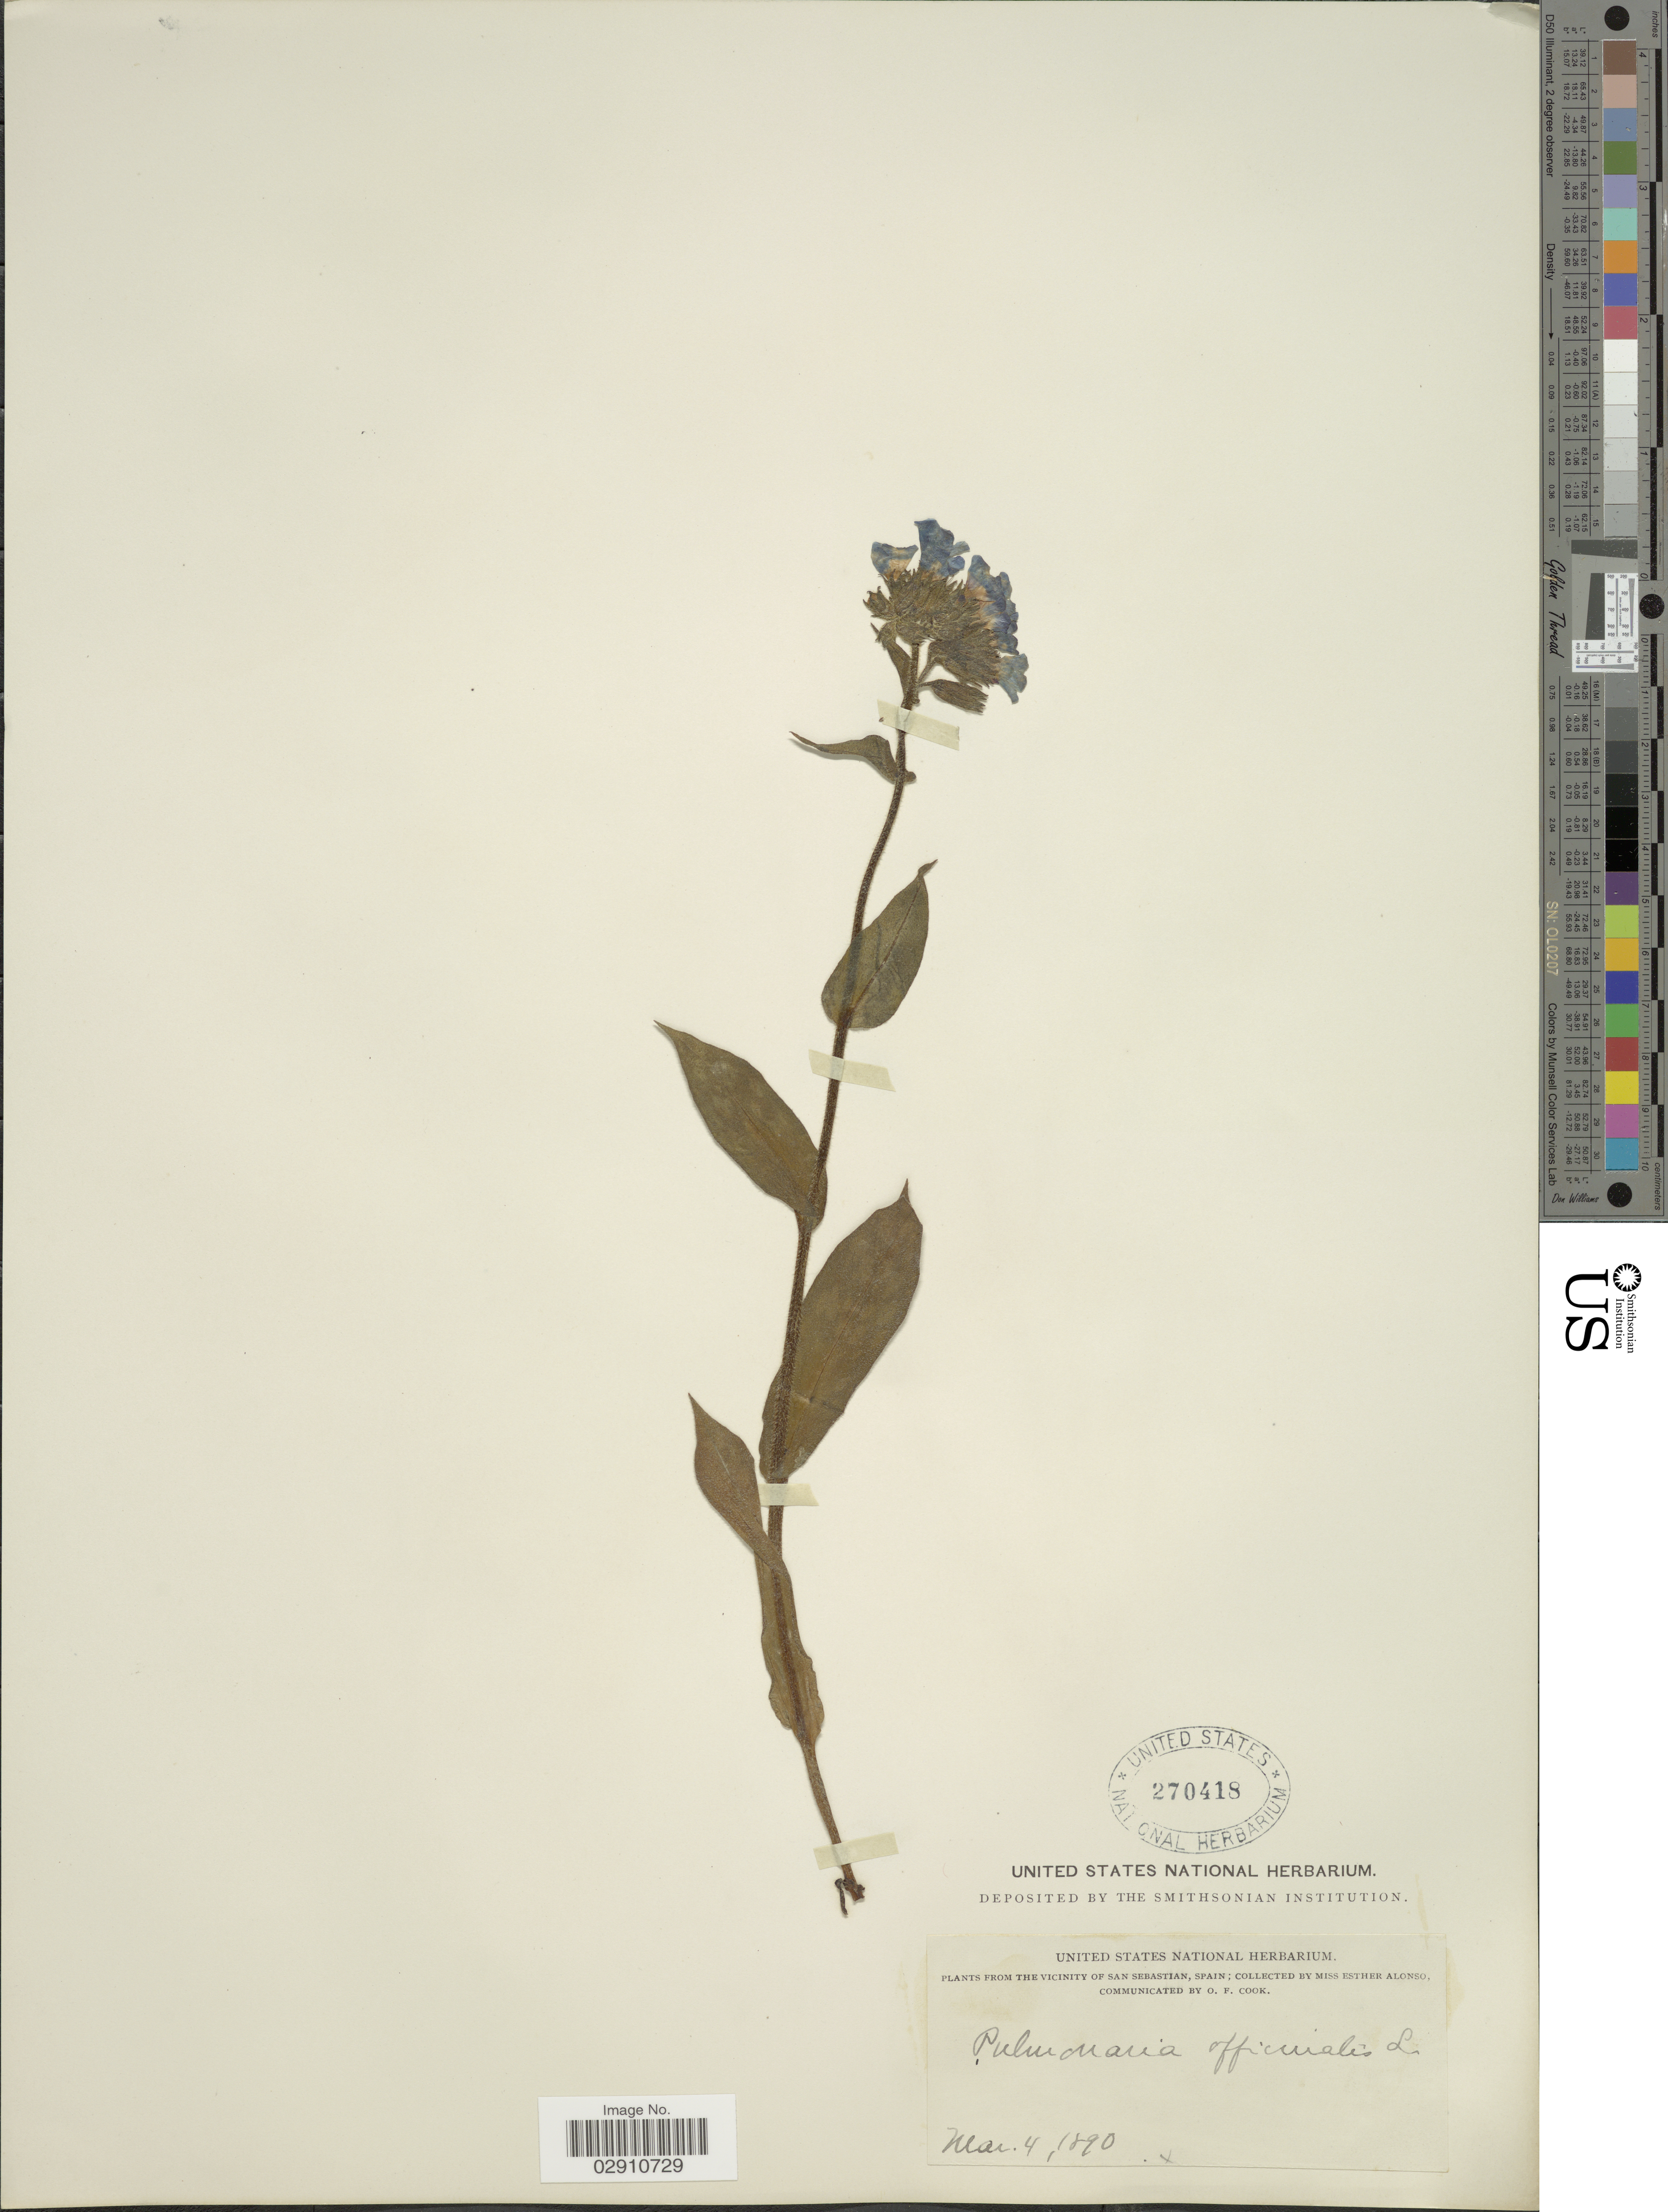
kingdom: Plantae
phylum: Tracheophyta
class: Magnoliopsida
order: Boraginales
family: Boraginaceae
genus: Pulmonaria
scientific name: Pulmonaria officinalis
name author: L.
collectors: E. Alonso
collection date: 1890-03-04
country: Spain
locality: From the Vicinity of San Sebastian.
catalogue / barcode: US 270418